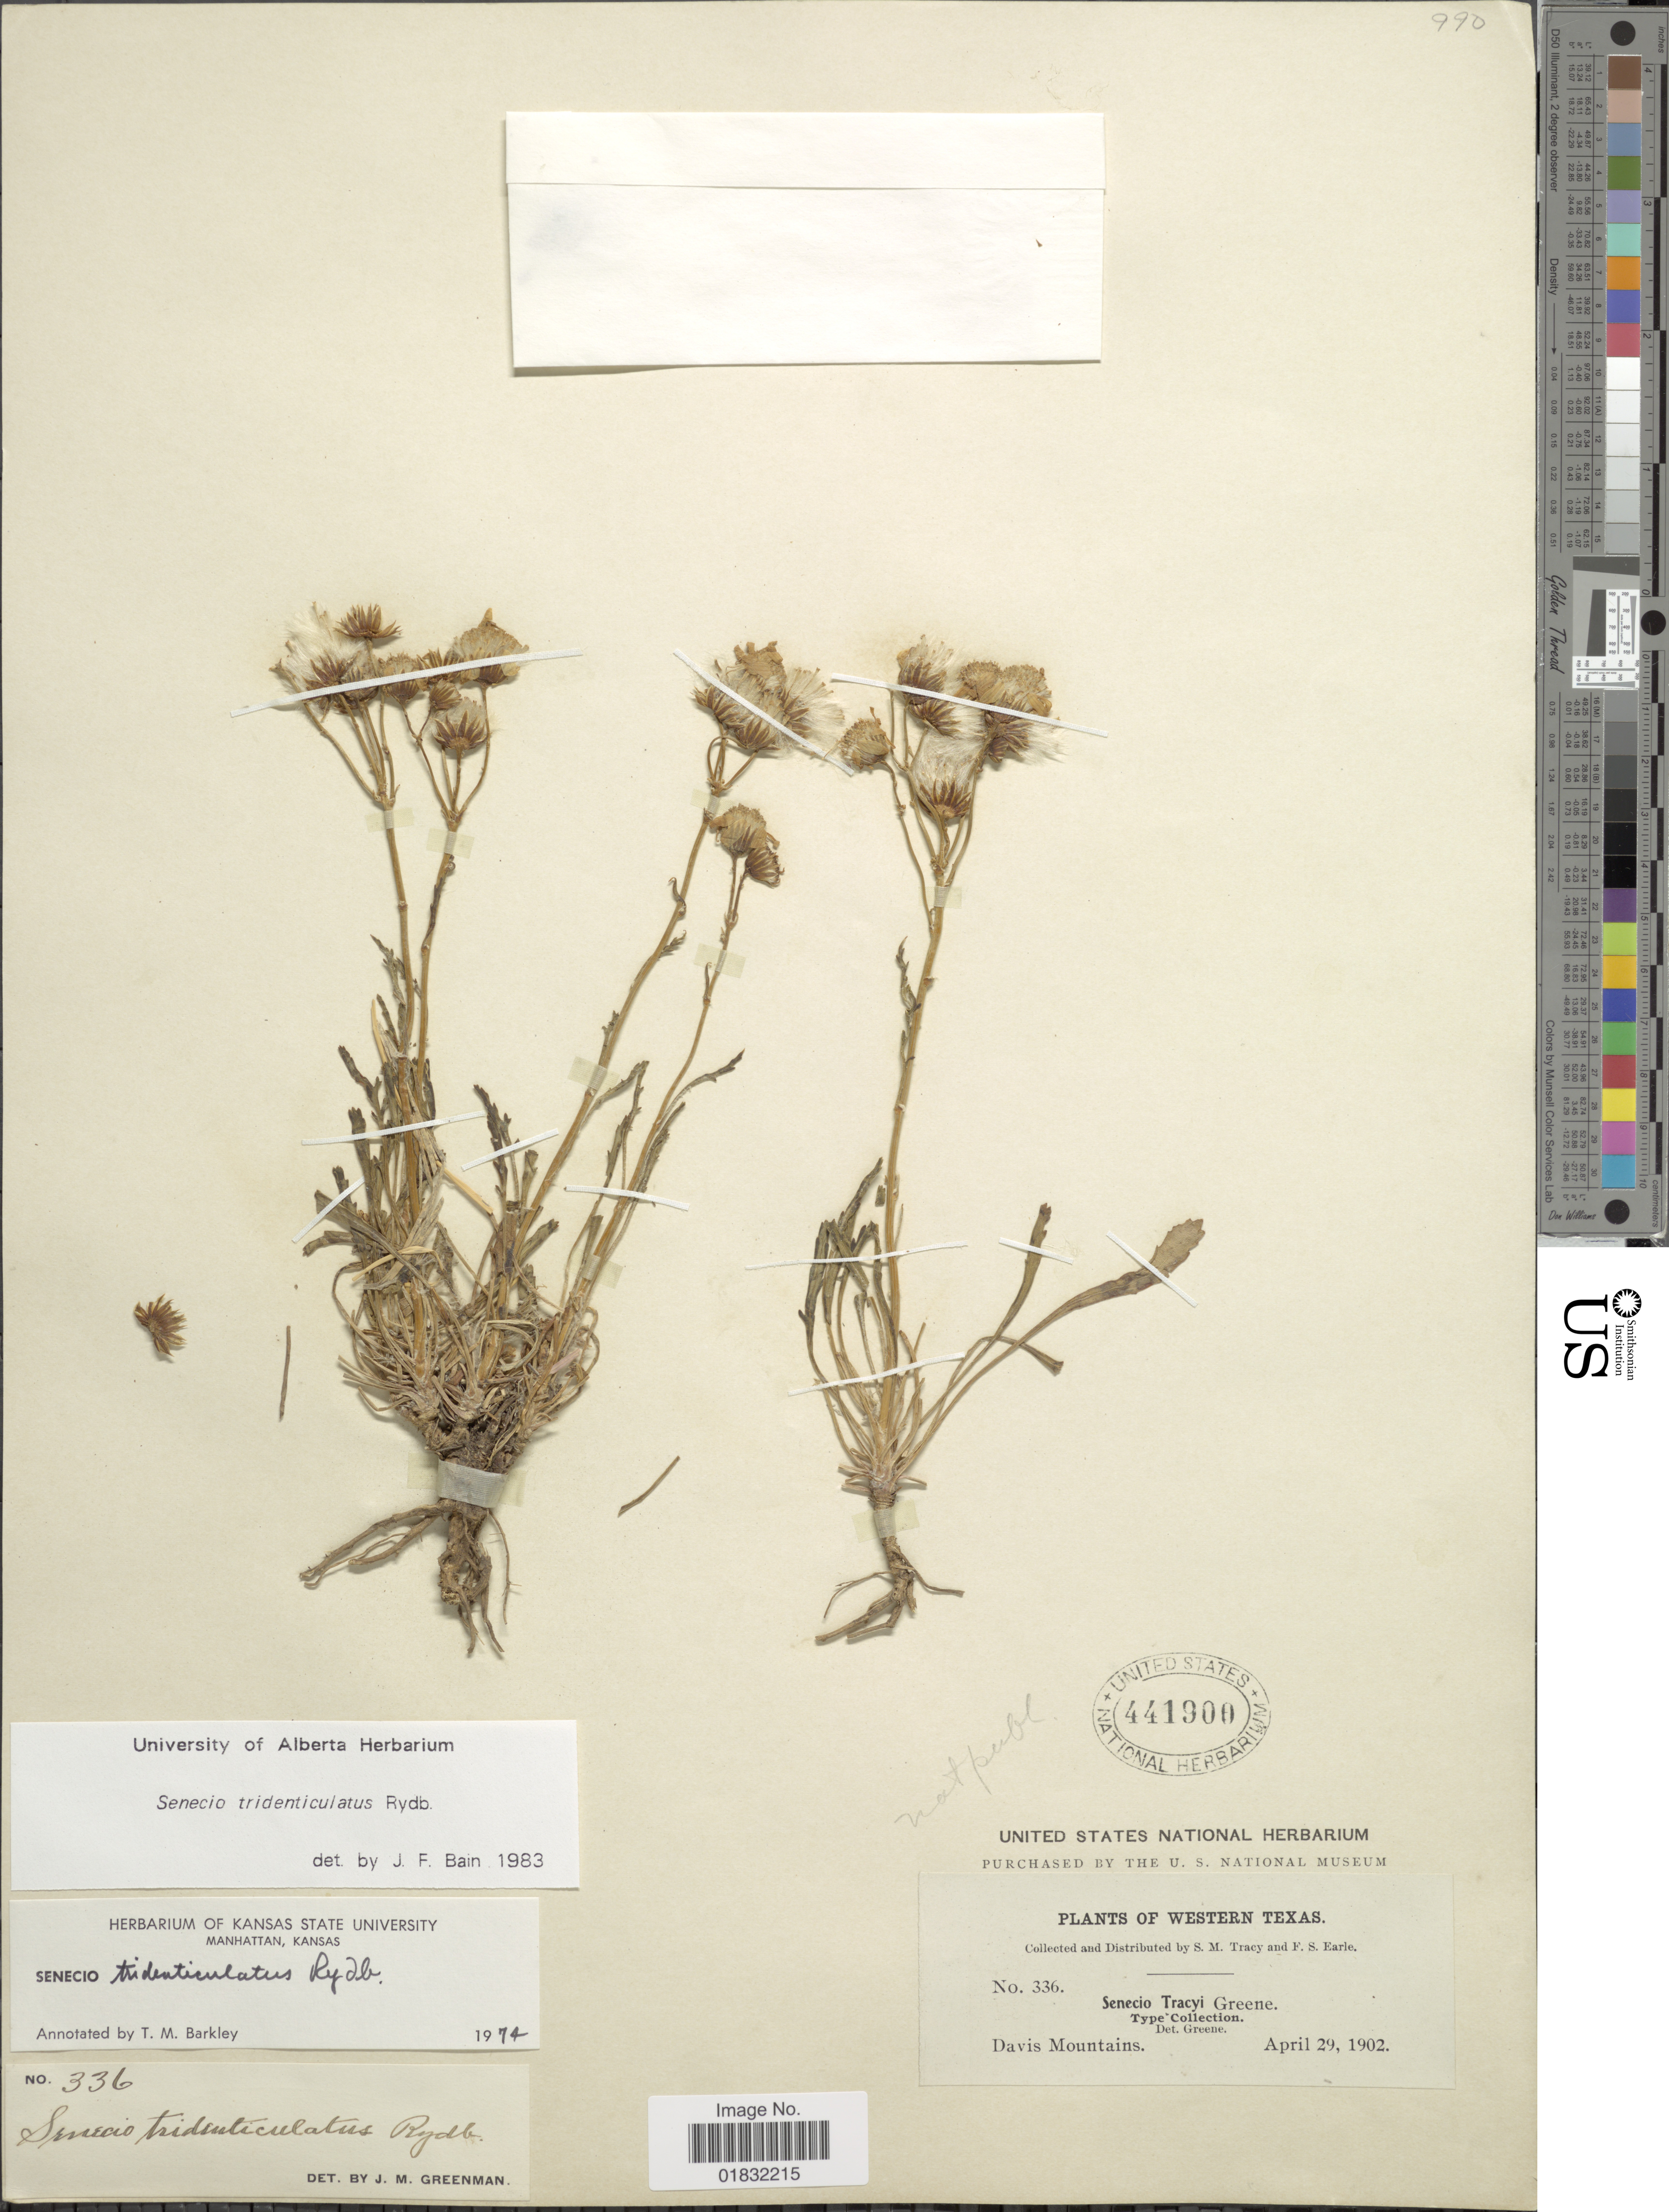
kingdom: Plantae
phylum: Tracheophyta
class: Magnoliopsida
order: Asterales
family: Asteraceae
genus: Packera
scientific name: Packera tridenticulata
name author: (Rydb.) W.A. Weber & Á. Löve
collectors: S. M. Tracy & F. S. Earle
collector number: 336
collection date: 1902-04-29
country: United States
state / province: Texas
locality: Western Texas, Davis Mountains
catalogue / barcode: US 441900